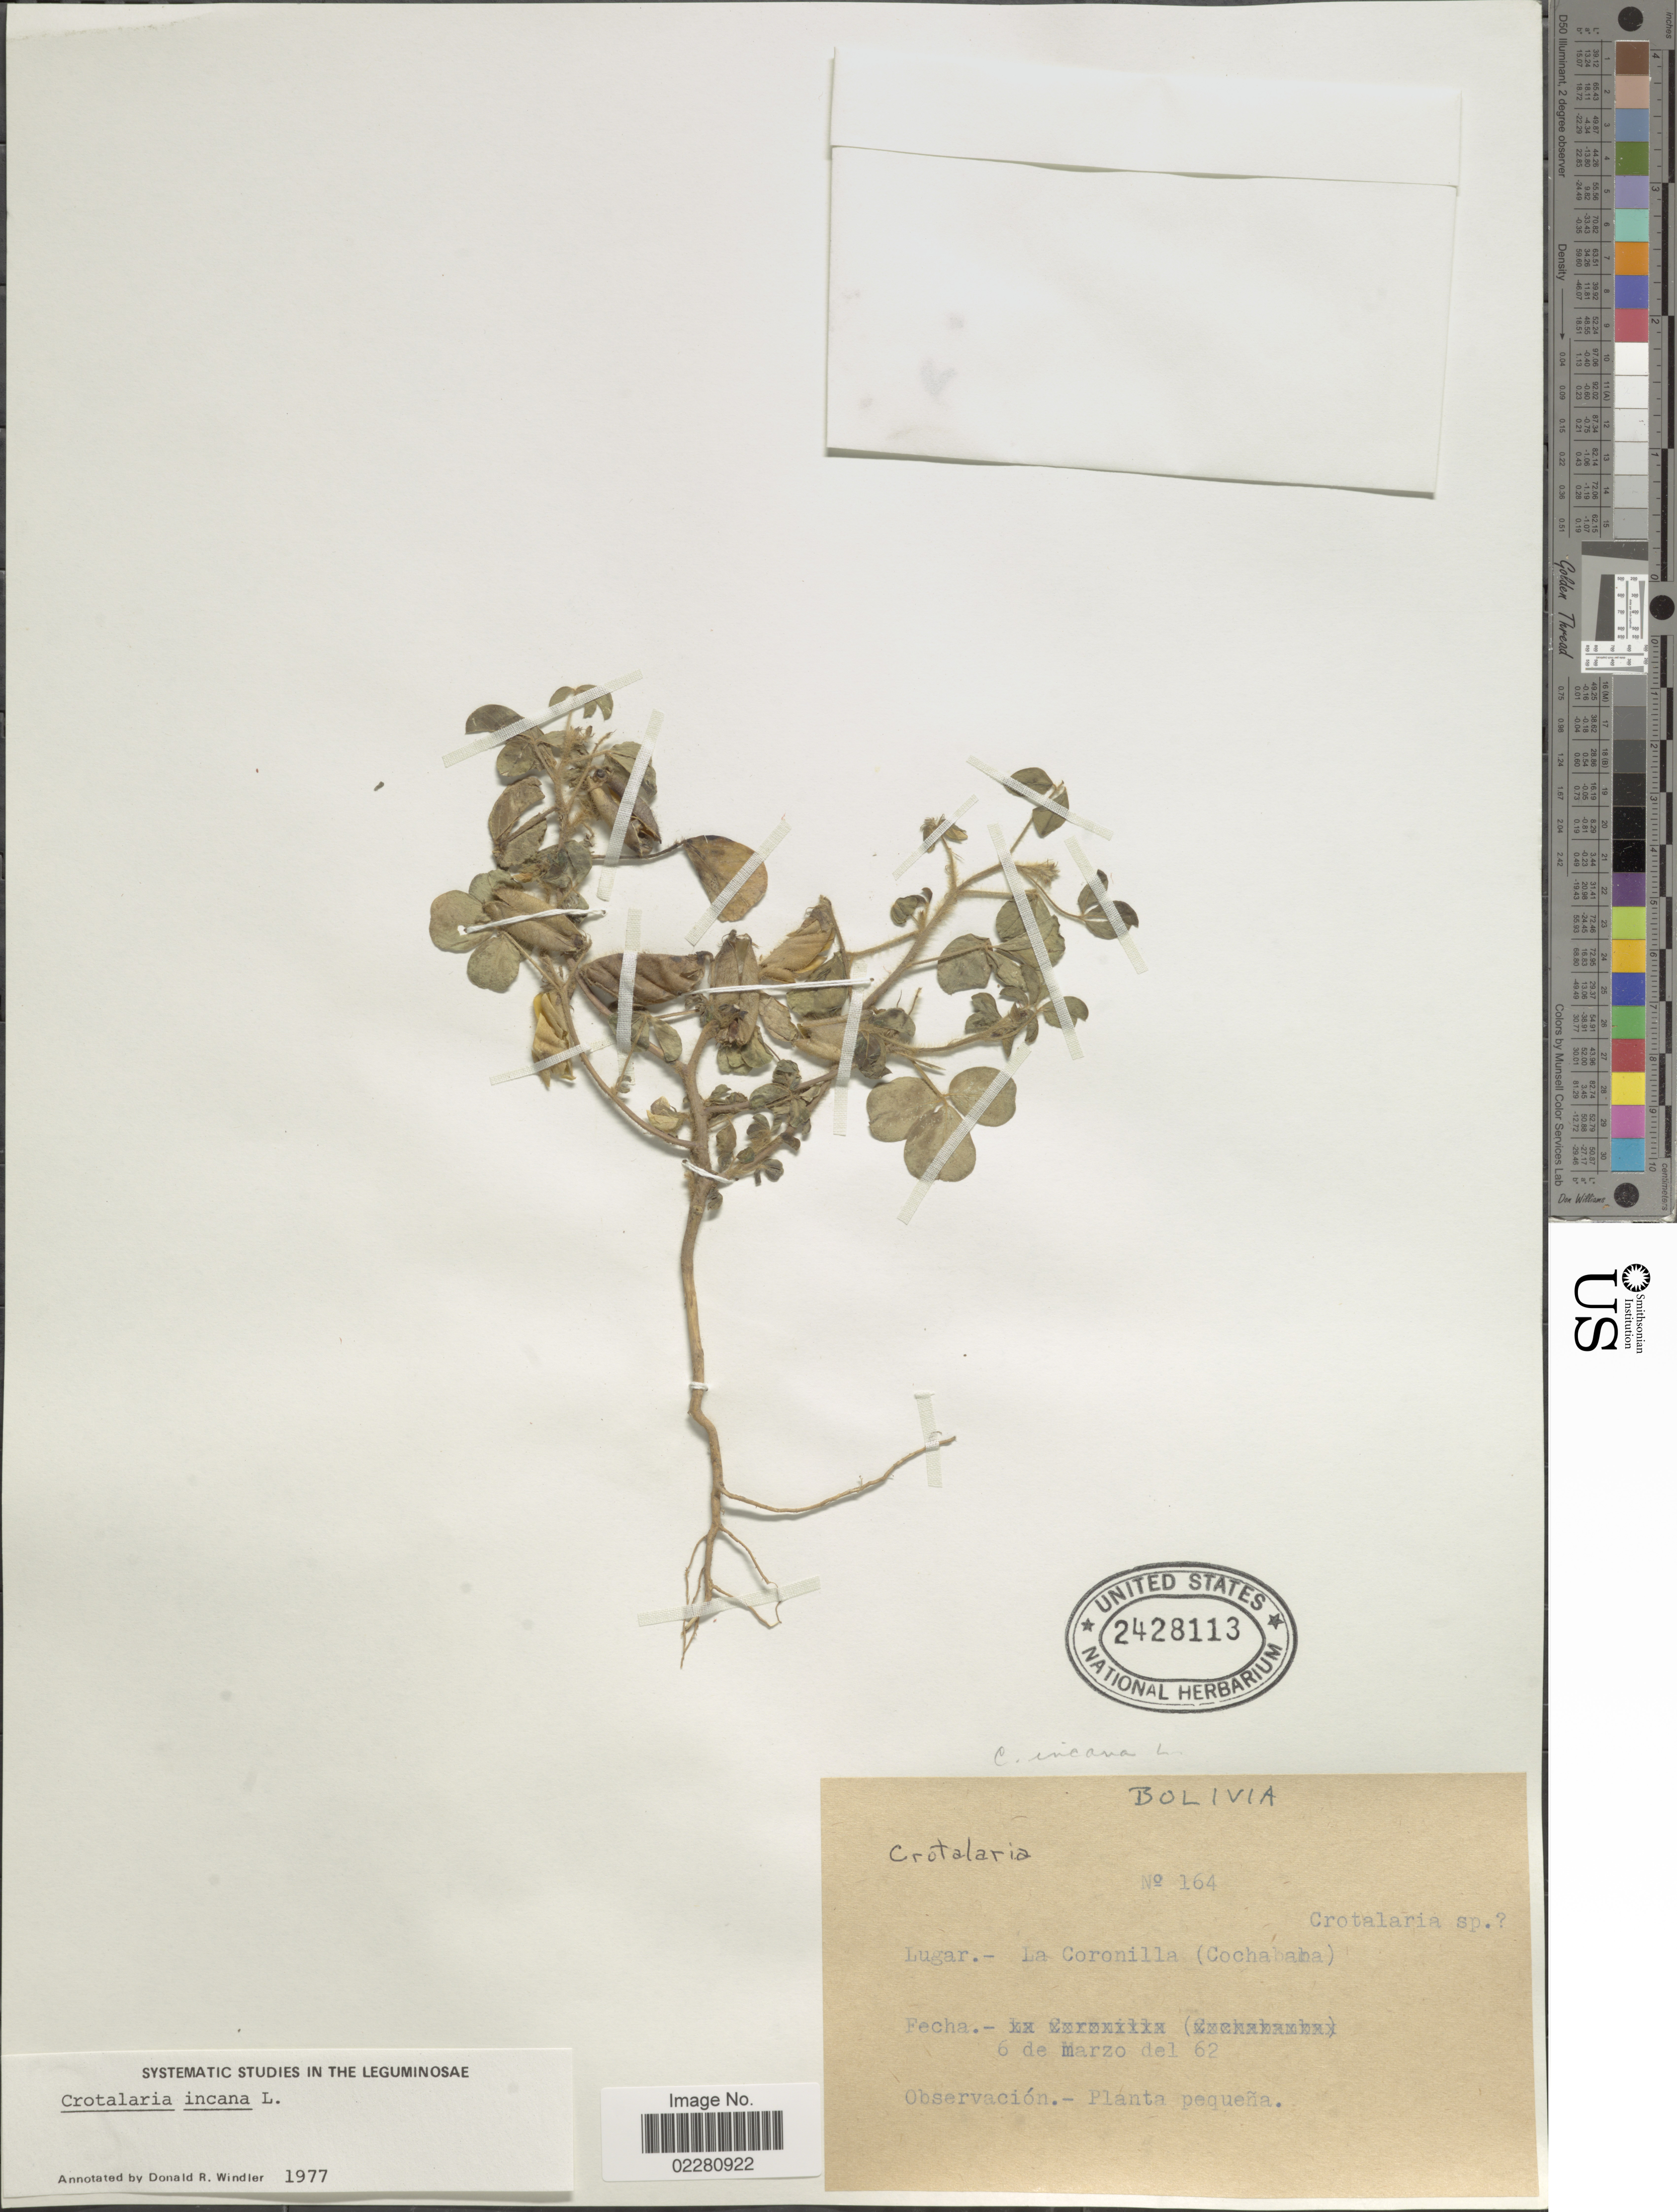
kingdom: Plantae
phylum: Tracheophyta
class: Magnoliopsida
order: Fabales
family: Fabaceae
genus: Crotalaria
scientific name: Crotalaria incana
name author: L.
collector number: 164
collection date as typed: Transcribed d/m/y: 6/3/62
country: Bolivia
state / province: Cochabamba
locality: La Coronilla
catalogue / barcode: US 2428113